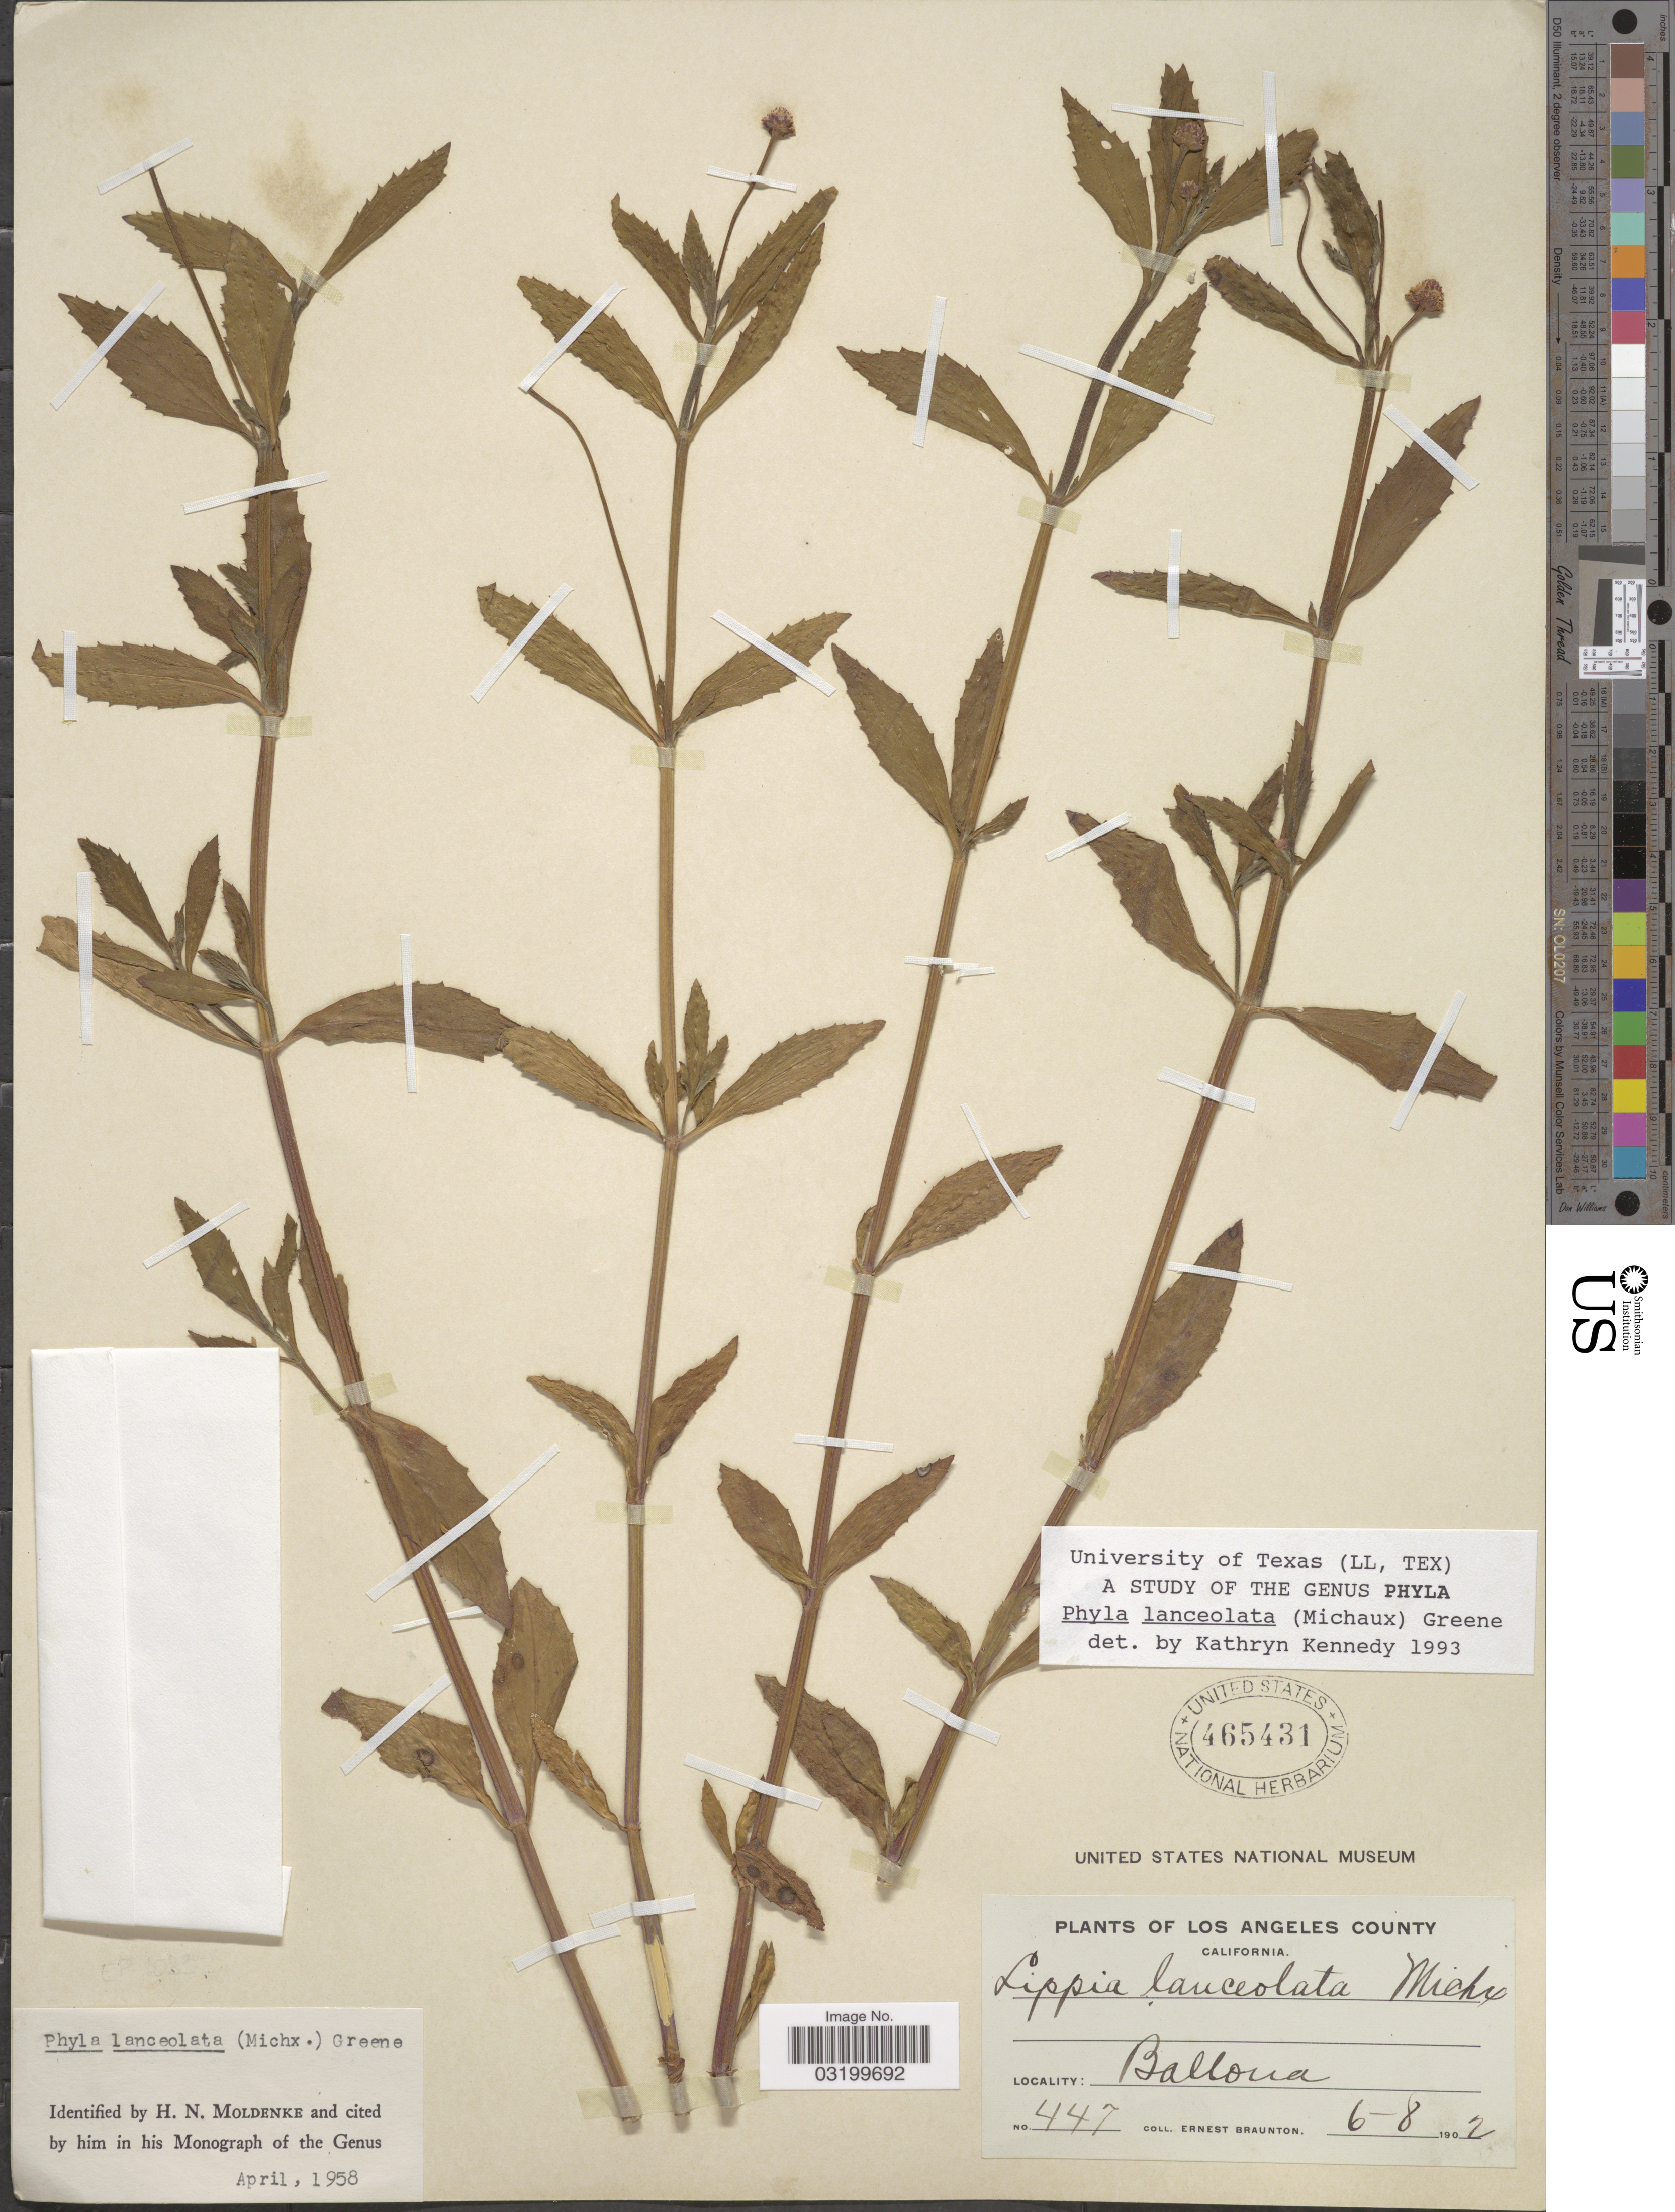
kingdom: Plantae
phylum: Tracheophyta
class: Magnoliopsida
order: Lamiales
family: Verbenaceae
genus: Phyla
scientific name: Phyla lanceolata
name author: (Michx.) Greene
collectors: E. Braunton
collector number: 447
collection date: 1902-06-08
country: United States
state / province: California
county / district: Los Angeles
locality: Los Angeles County. Ballona.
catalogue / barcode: US 465431